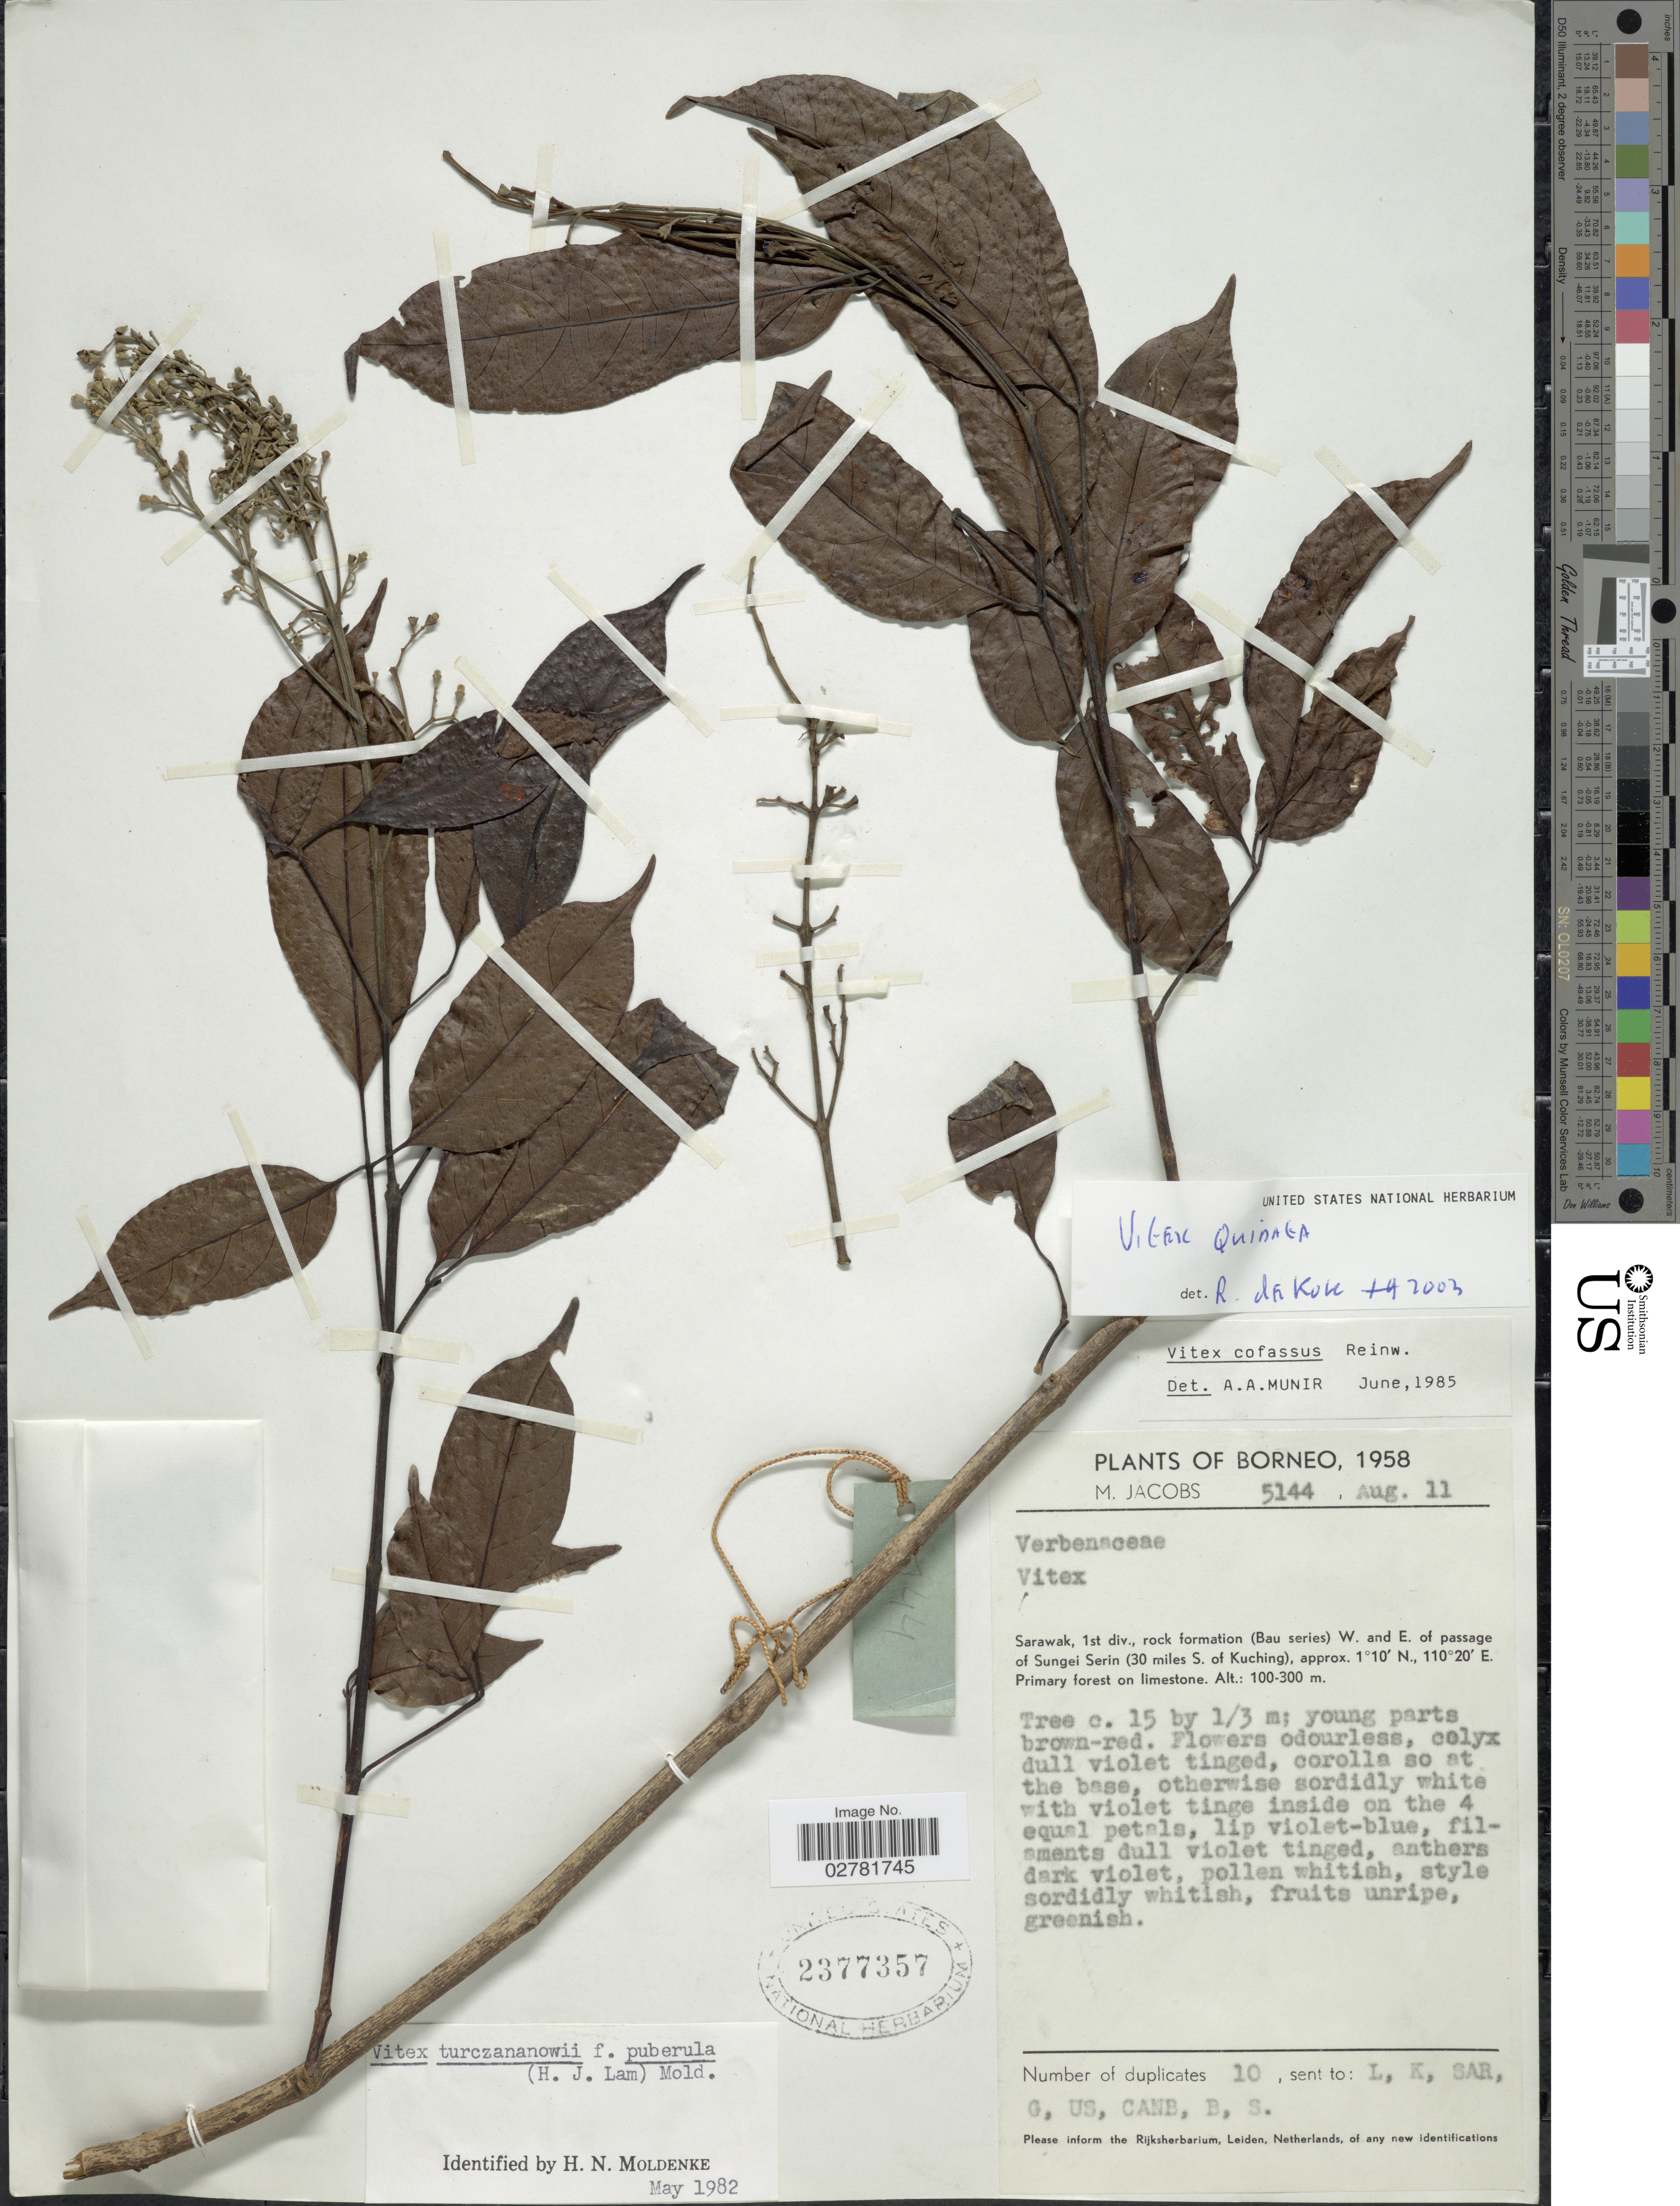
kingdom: Plantae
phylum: Tracheophyta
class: Magnoliopsida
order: Lamiales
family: Lamiaceae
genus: Vitex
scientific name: Vitex quinata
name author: (Lour.) F.N. Williams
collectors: M. Jacobs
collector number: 5144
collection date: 1958-08-11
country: Malaysia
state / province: Sarawak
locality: Borneo. 1st div., rock formation (Bau series) W. and E. of passage of Sungei Serin (30 miles S. of Kuching).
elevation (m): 100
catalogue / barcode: US 2377357